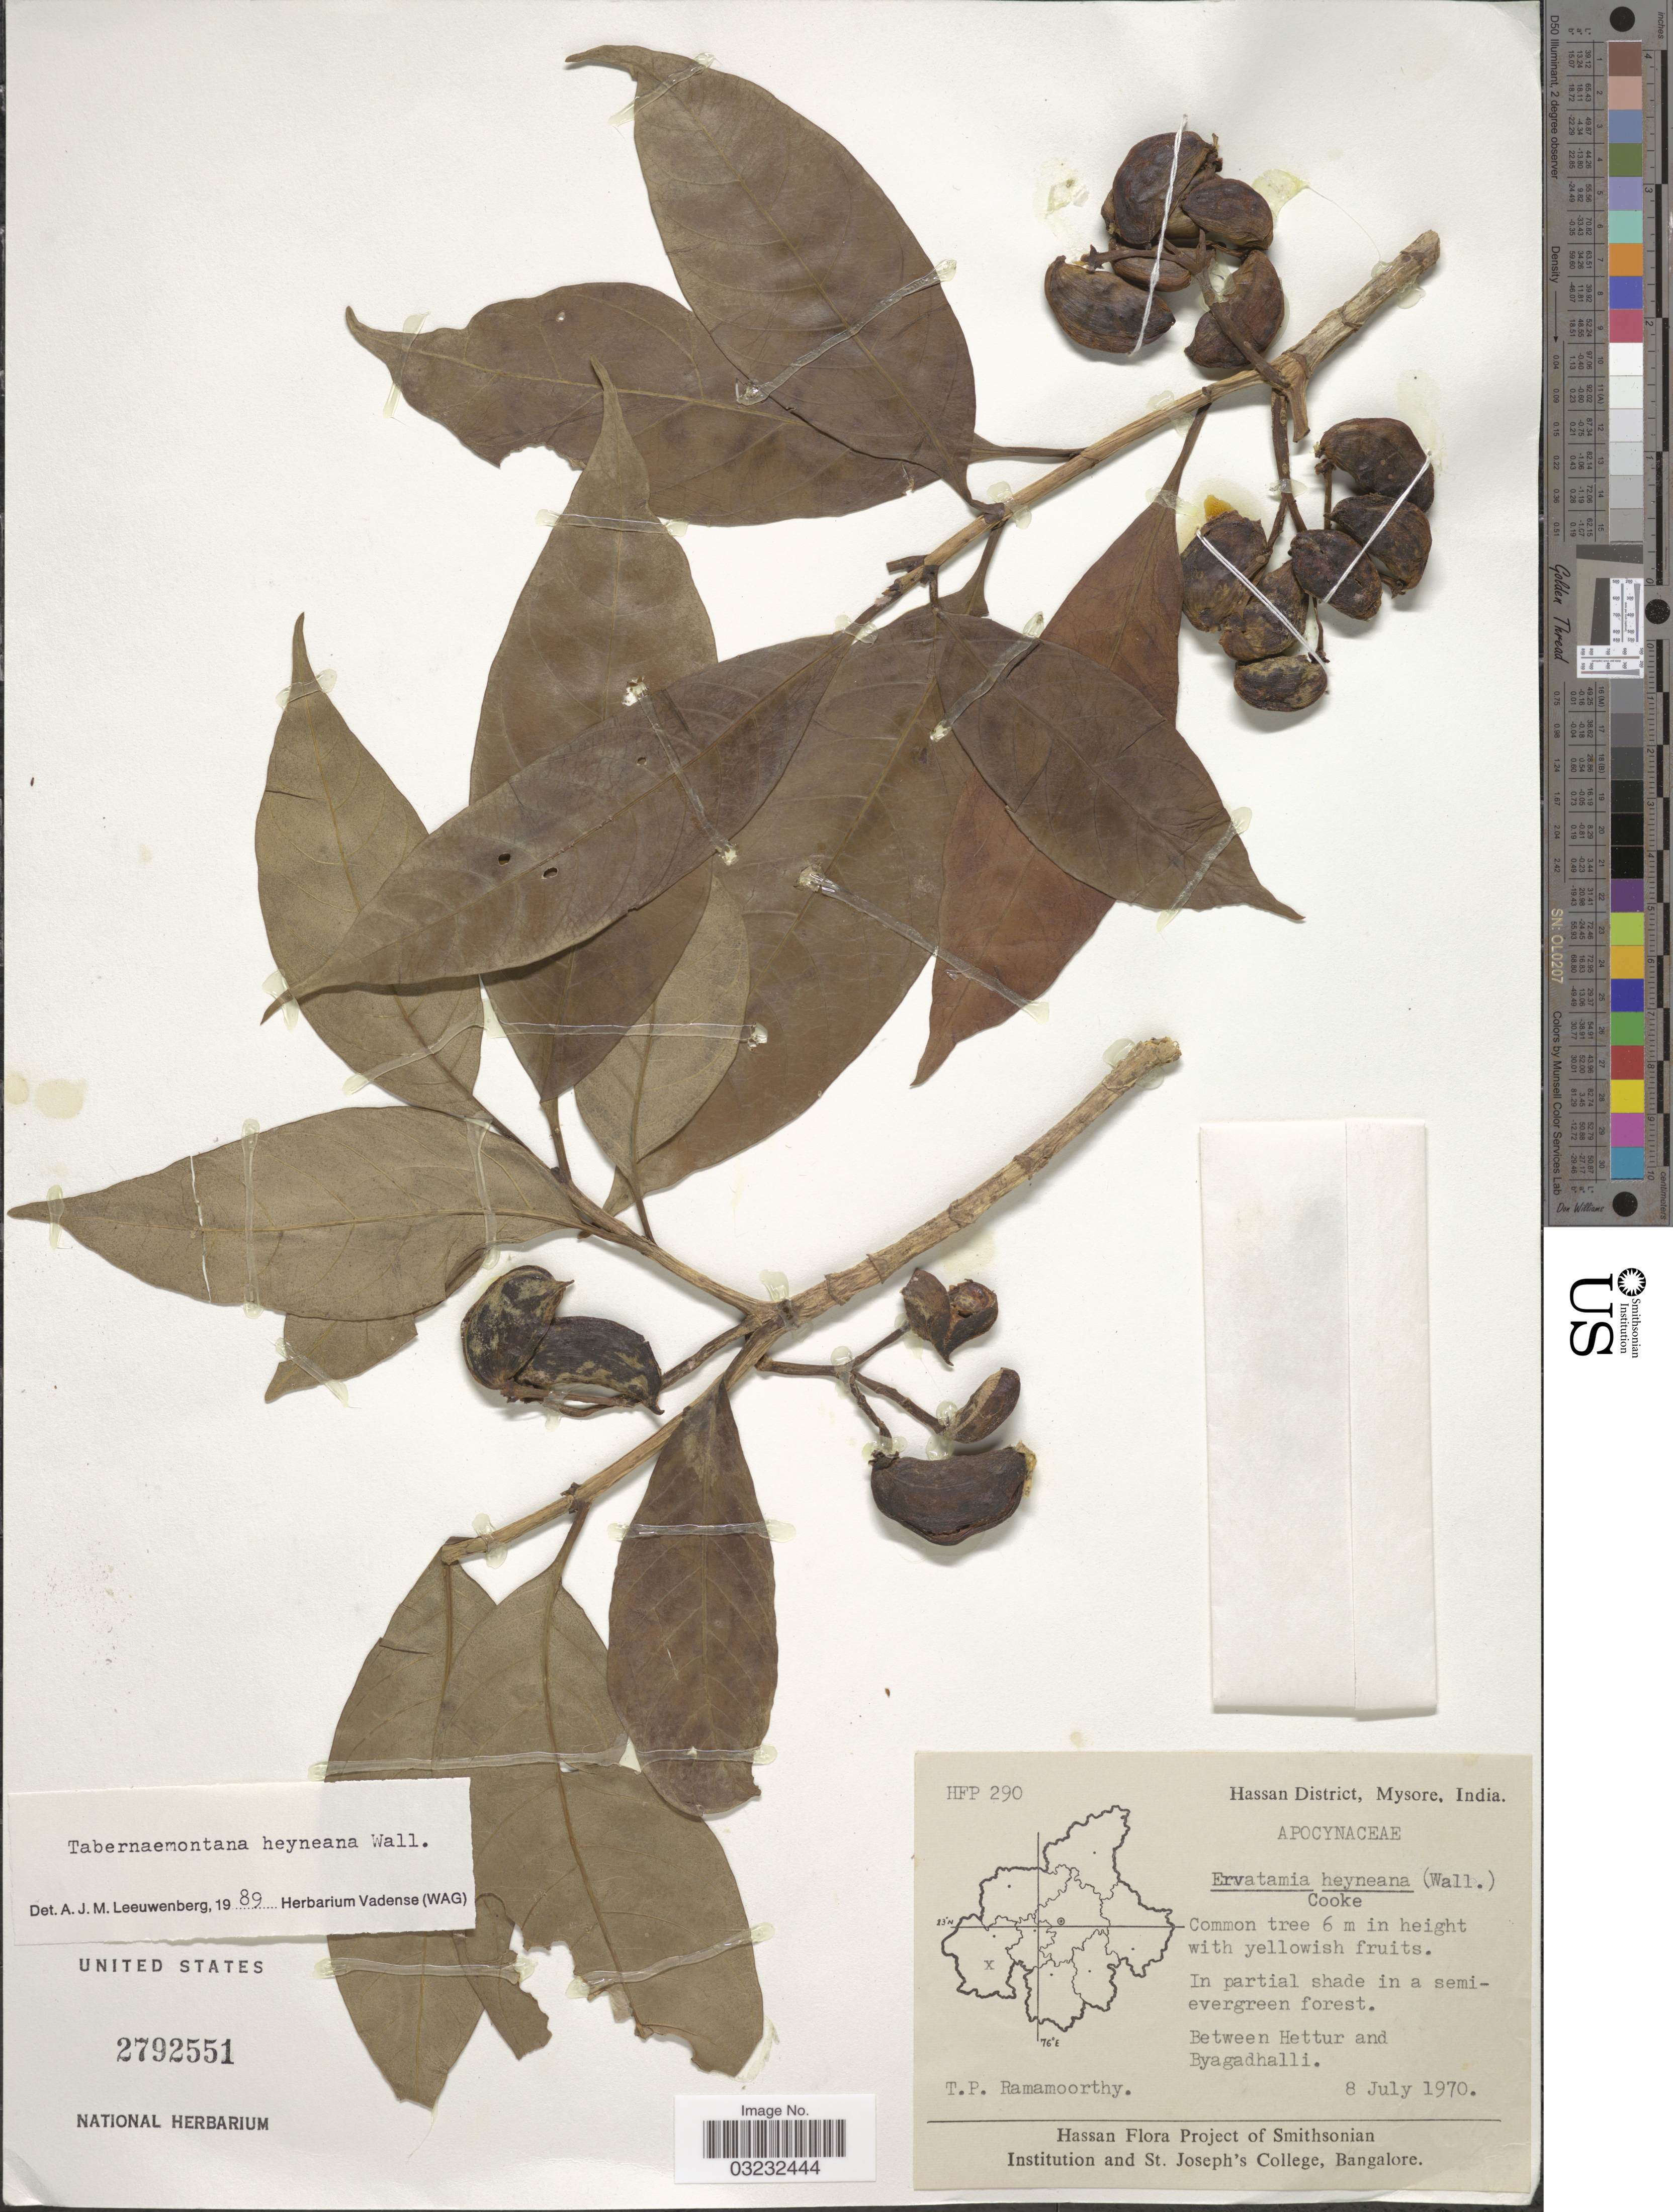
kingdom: Plantae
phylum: Tracheophyta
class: Magnoliopsida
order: Gentianales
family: Apocynaceae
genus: Tabernaemontana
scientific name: Tabernaemontana heyneana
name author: Wall.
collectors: T. P. Ramamoorthy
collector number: HFP290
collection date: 1970-07-08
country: India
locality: Hassan District, Mysore, Between Hettur and Byagadhalli.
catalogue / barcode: US 2792551